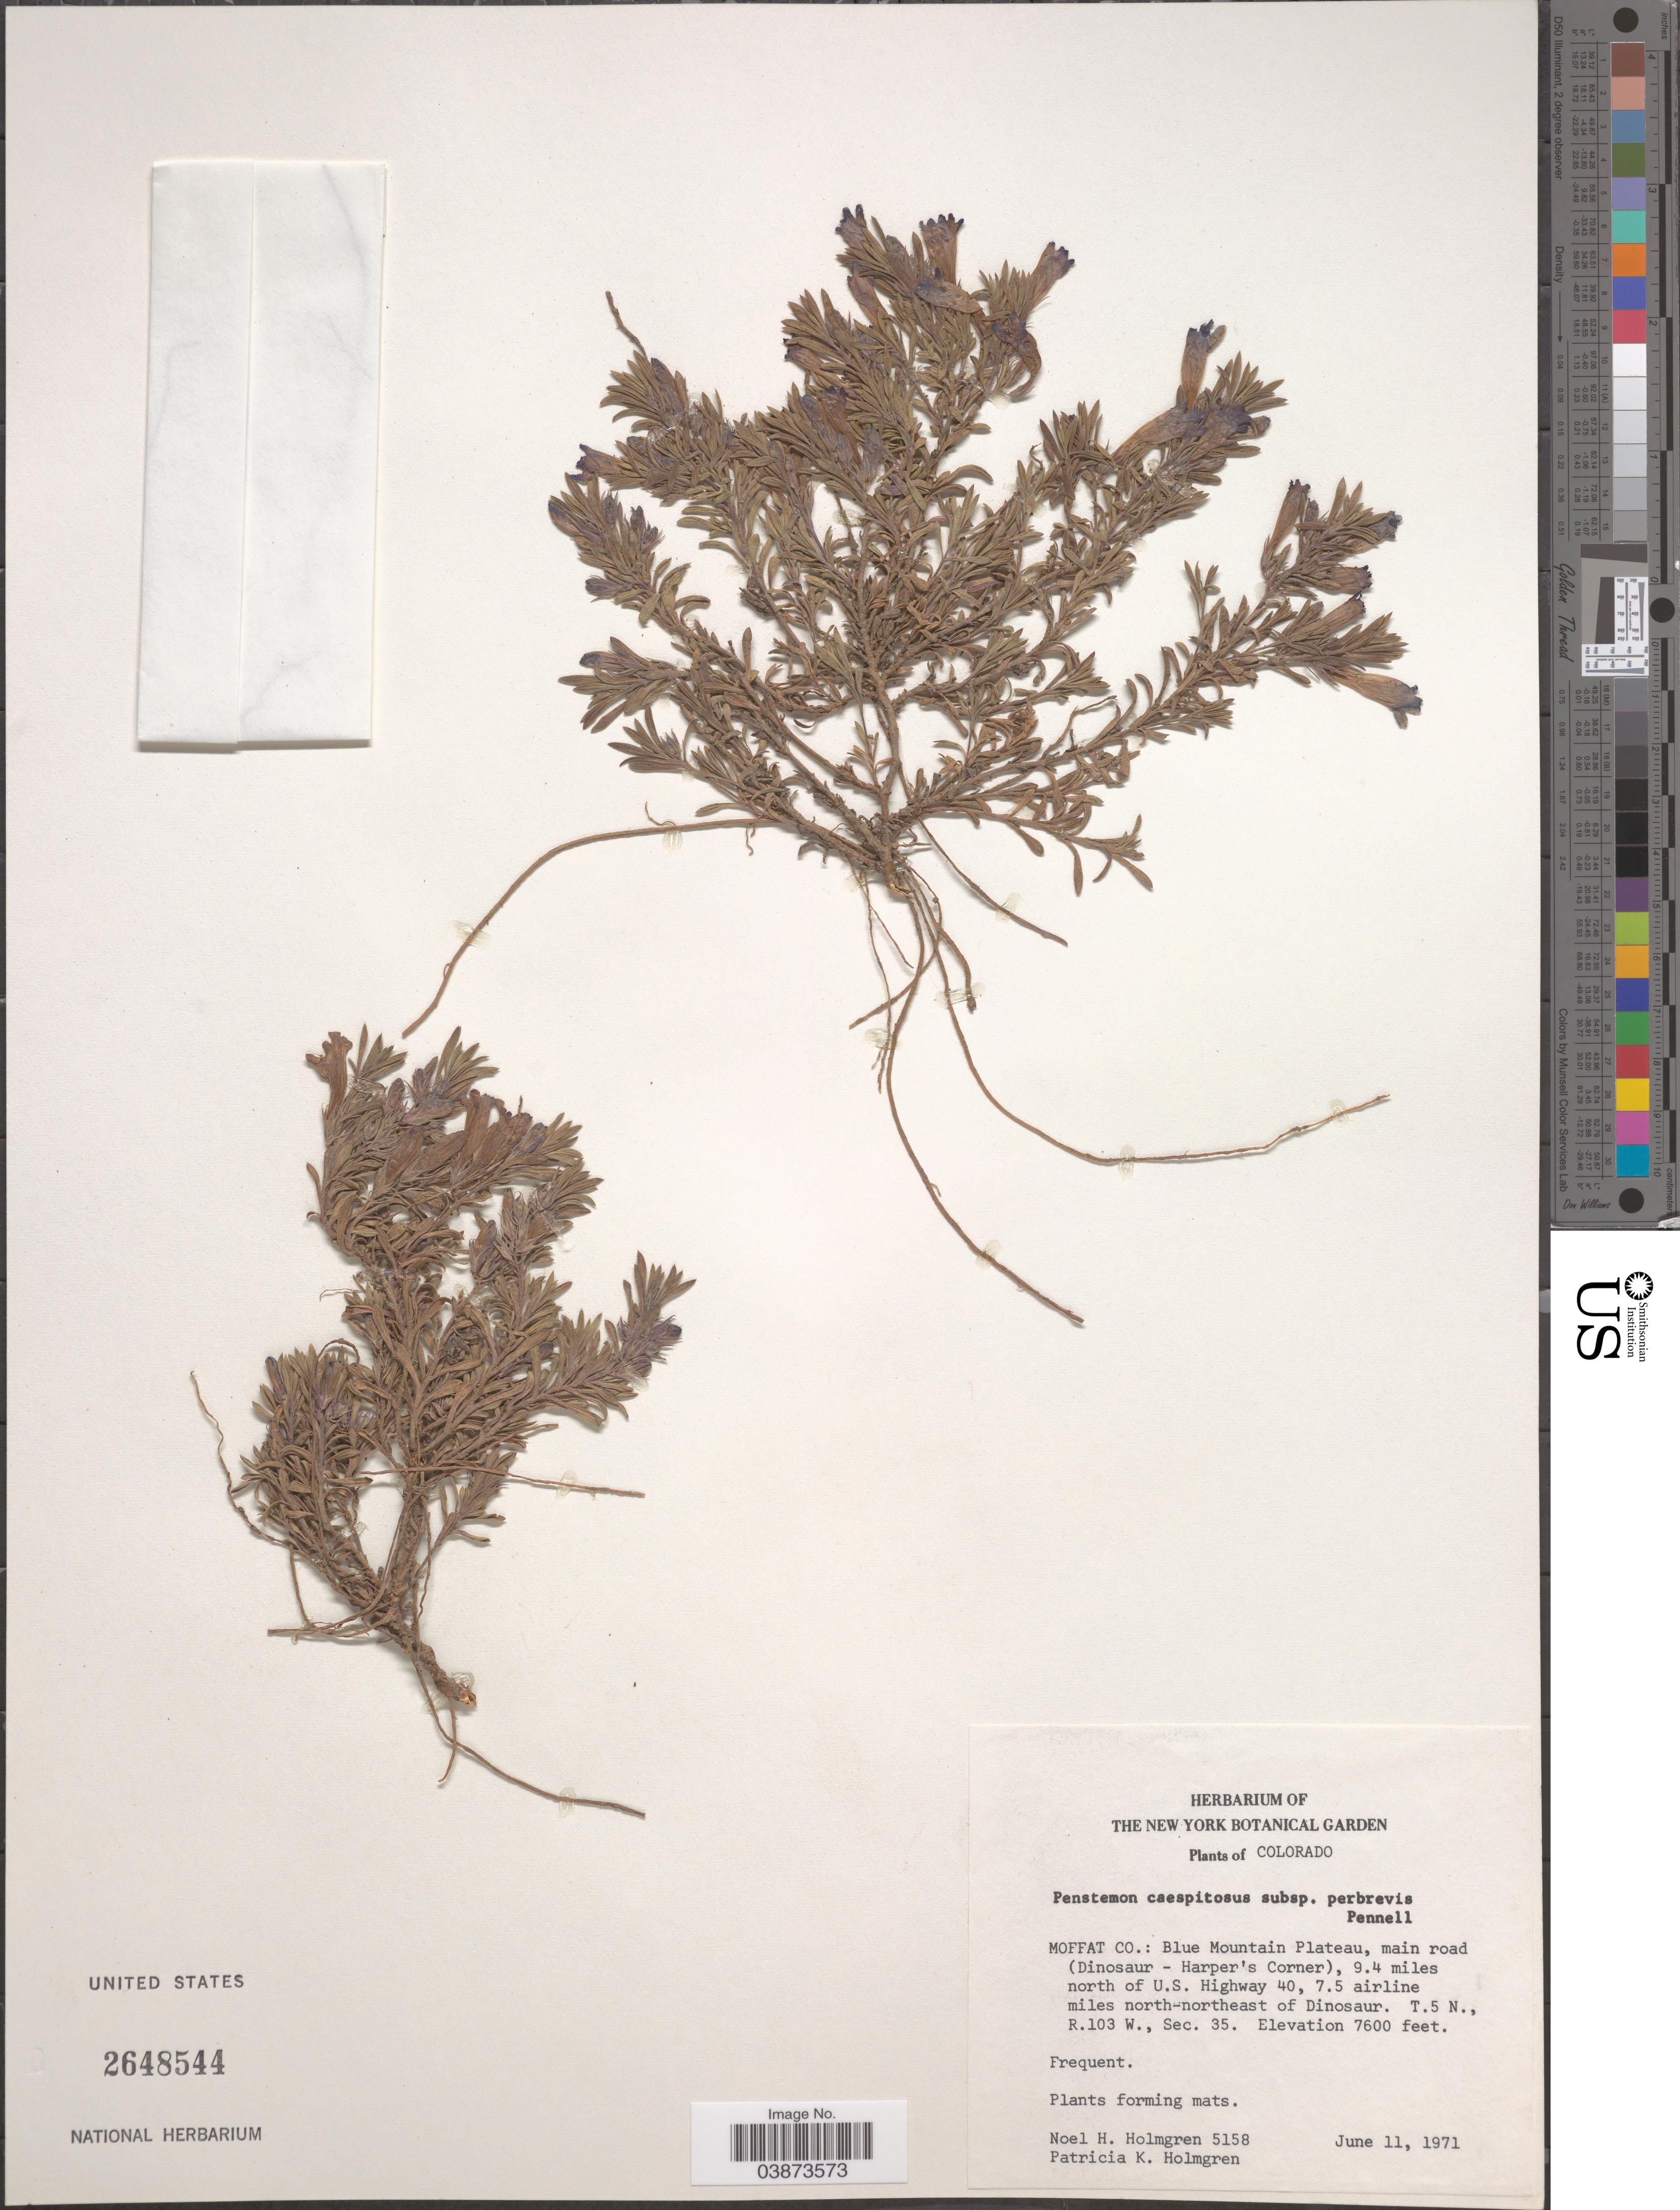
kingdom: Plantae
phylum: Tracheophyta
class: Magnoliopsida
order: Lamiales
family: Plantaginaceae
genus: Penstemon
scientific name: Penstemon caespitosus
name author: Nutt. ex A. Gray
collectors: N. H. Holmgren & P. K. Holmgren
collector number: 5158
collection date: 1971-06-11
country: United States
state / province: Colorado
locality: Moffat Co.: Blue Mountain Plateau, main road (Dinosaur - Harper's Corner), 9.4 miles north of U.S. Highway 40, 7.5 airline miles north-northeast of Dinosaur. T.5 N., R.103 W., Sec. 35.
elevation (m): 2316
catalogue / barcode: US 2648544